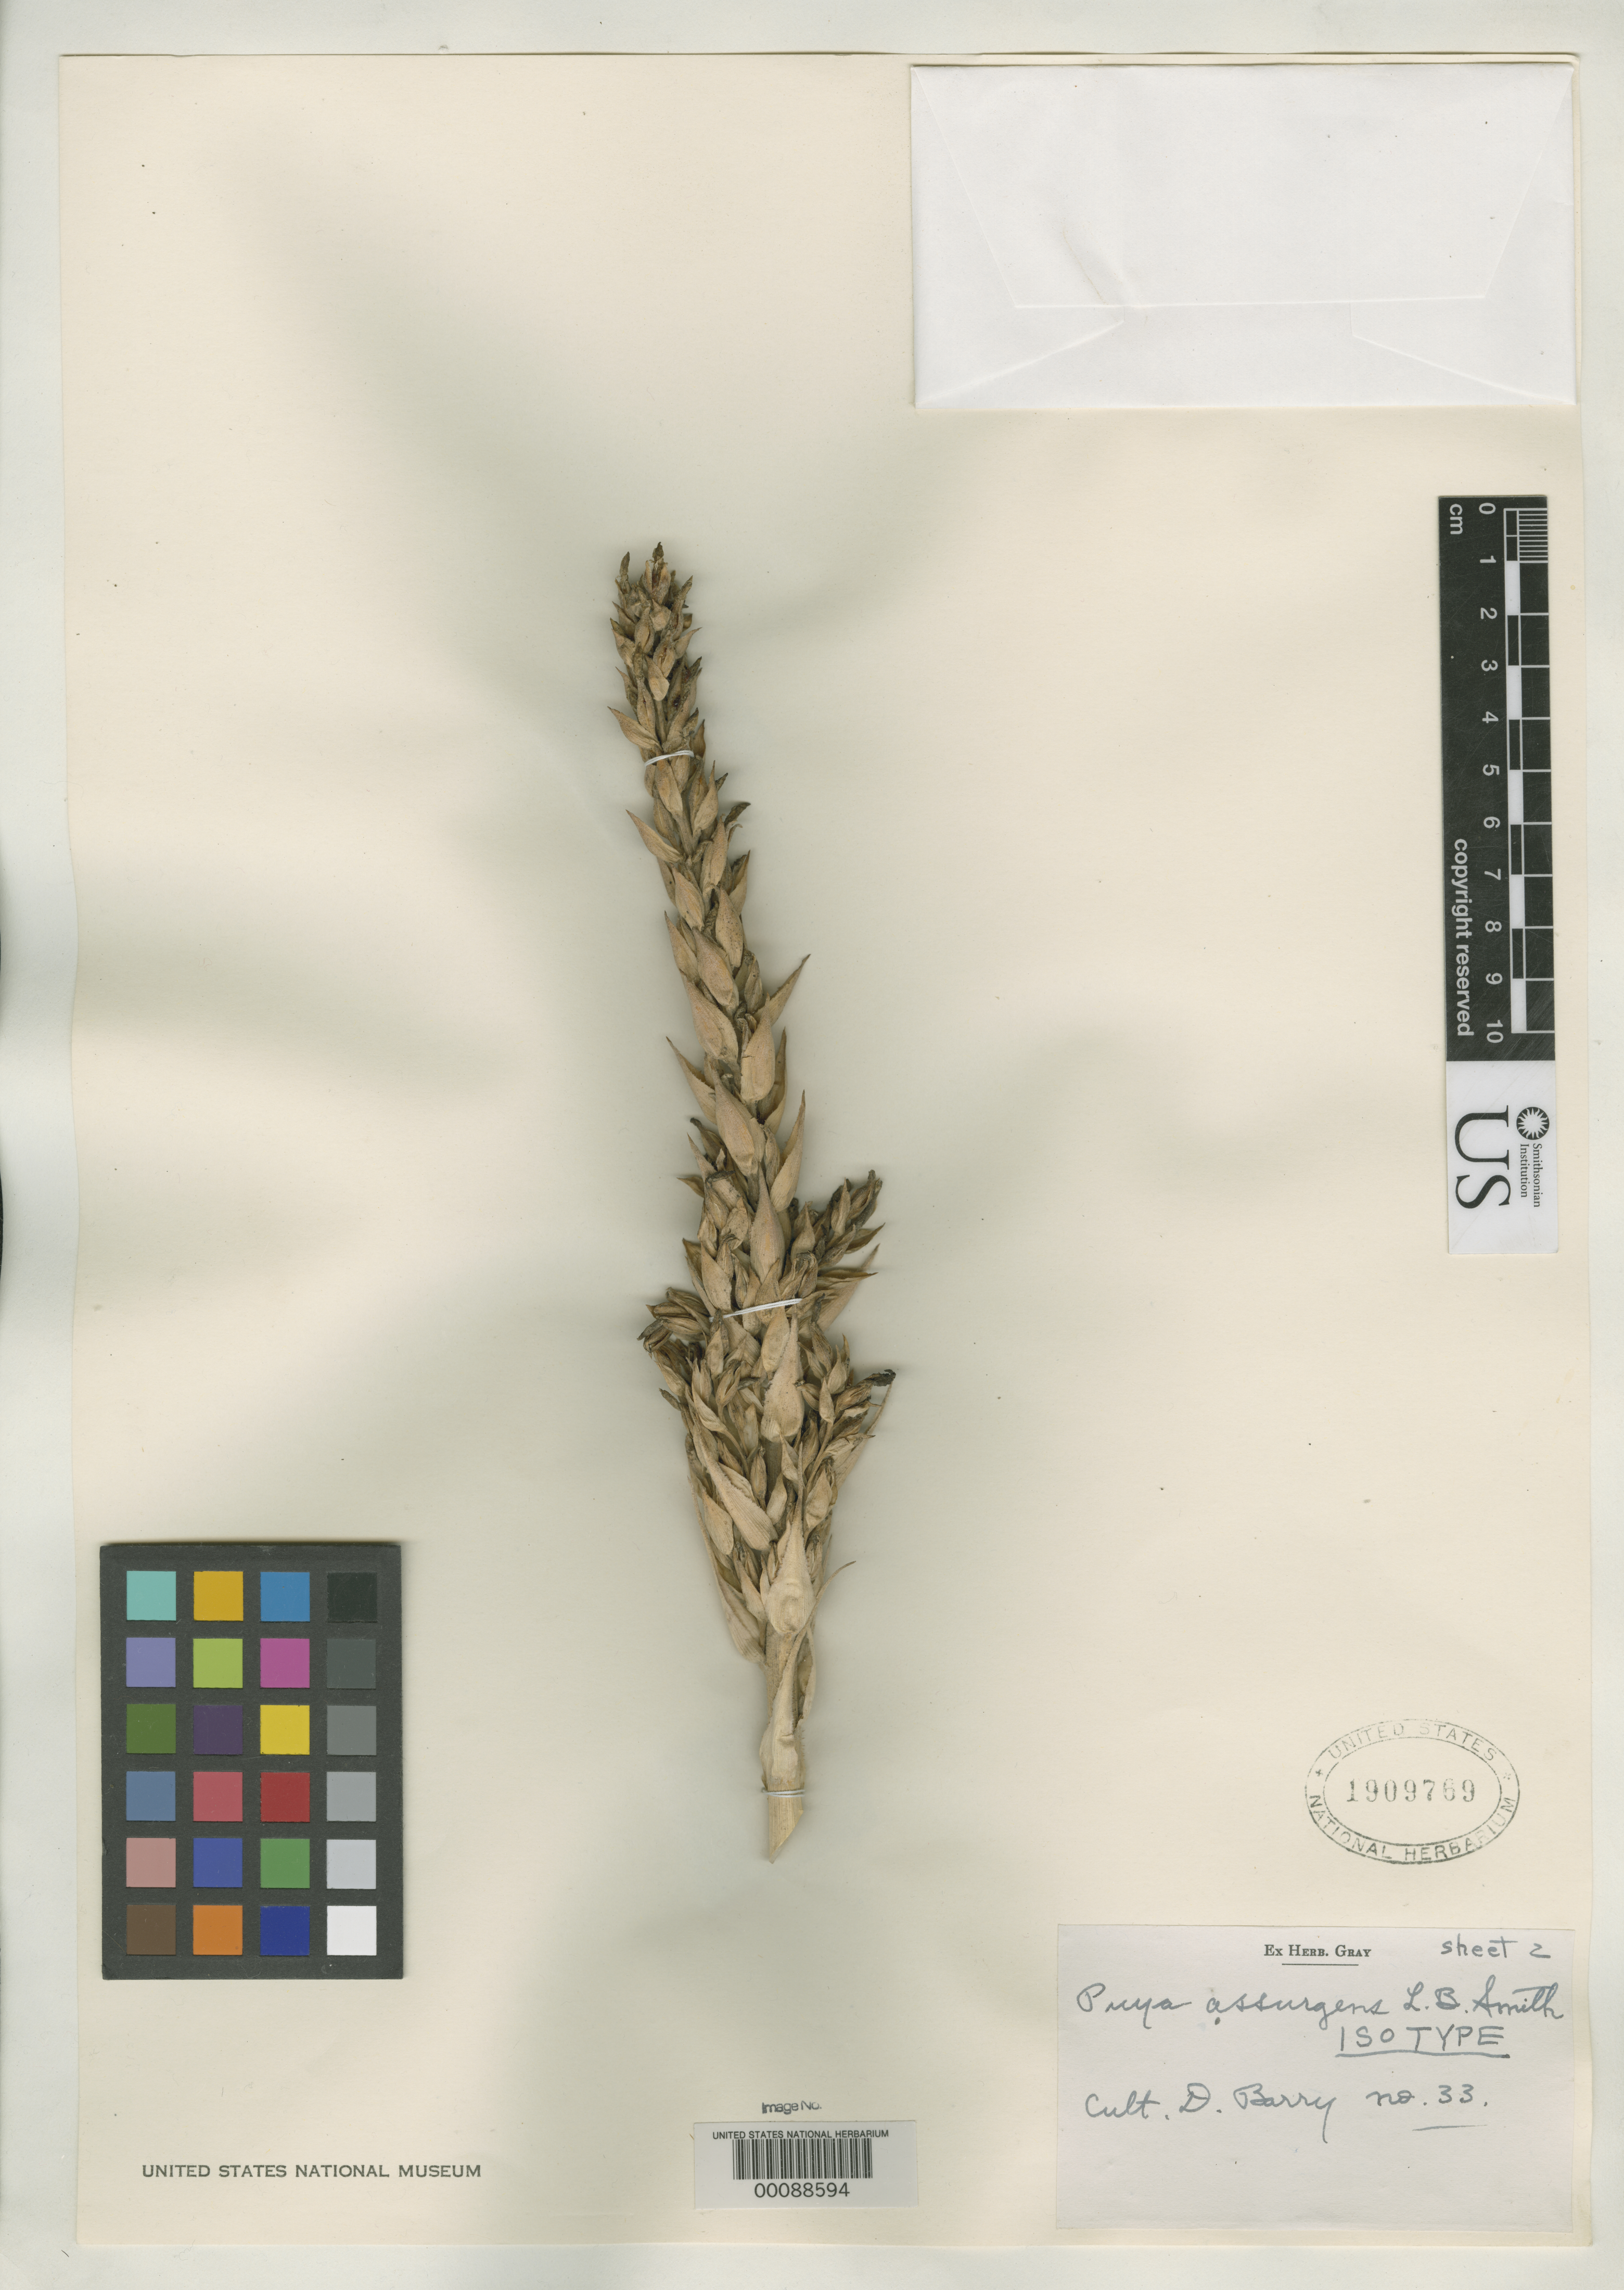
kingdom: Plantae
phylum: Tracheophyta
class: Liliopsida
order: Poales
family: Bromeliaceae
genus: Puya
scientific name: Puya assurgens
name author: L.B. Sm.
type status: Isotype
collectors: D. Barry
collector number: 33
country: Argentina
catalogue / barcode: US 1909769